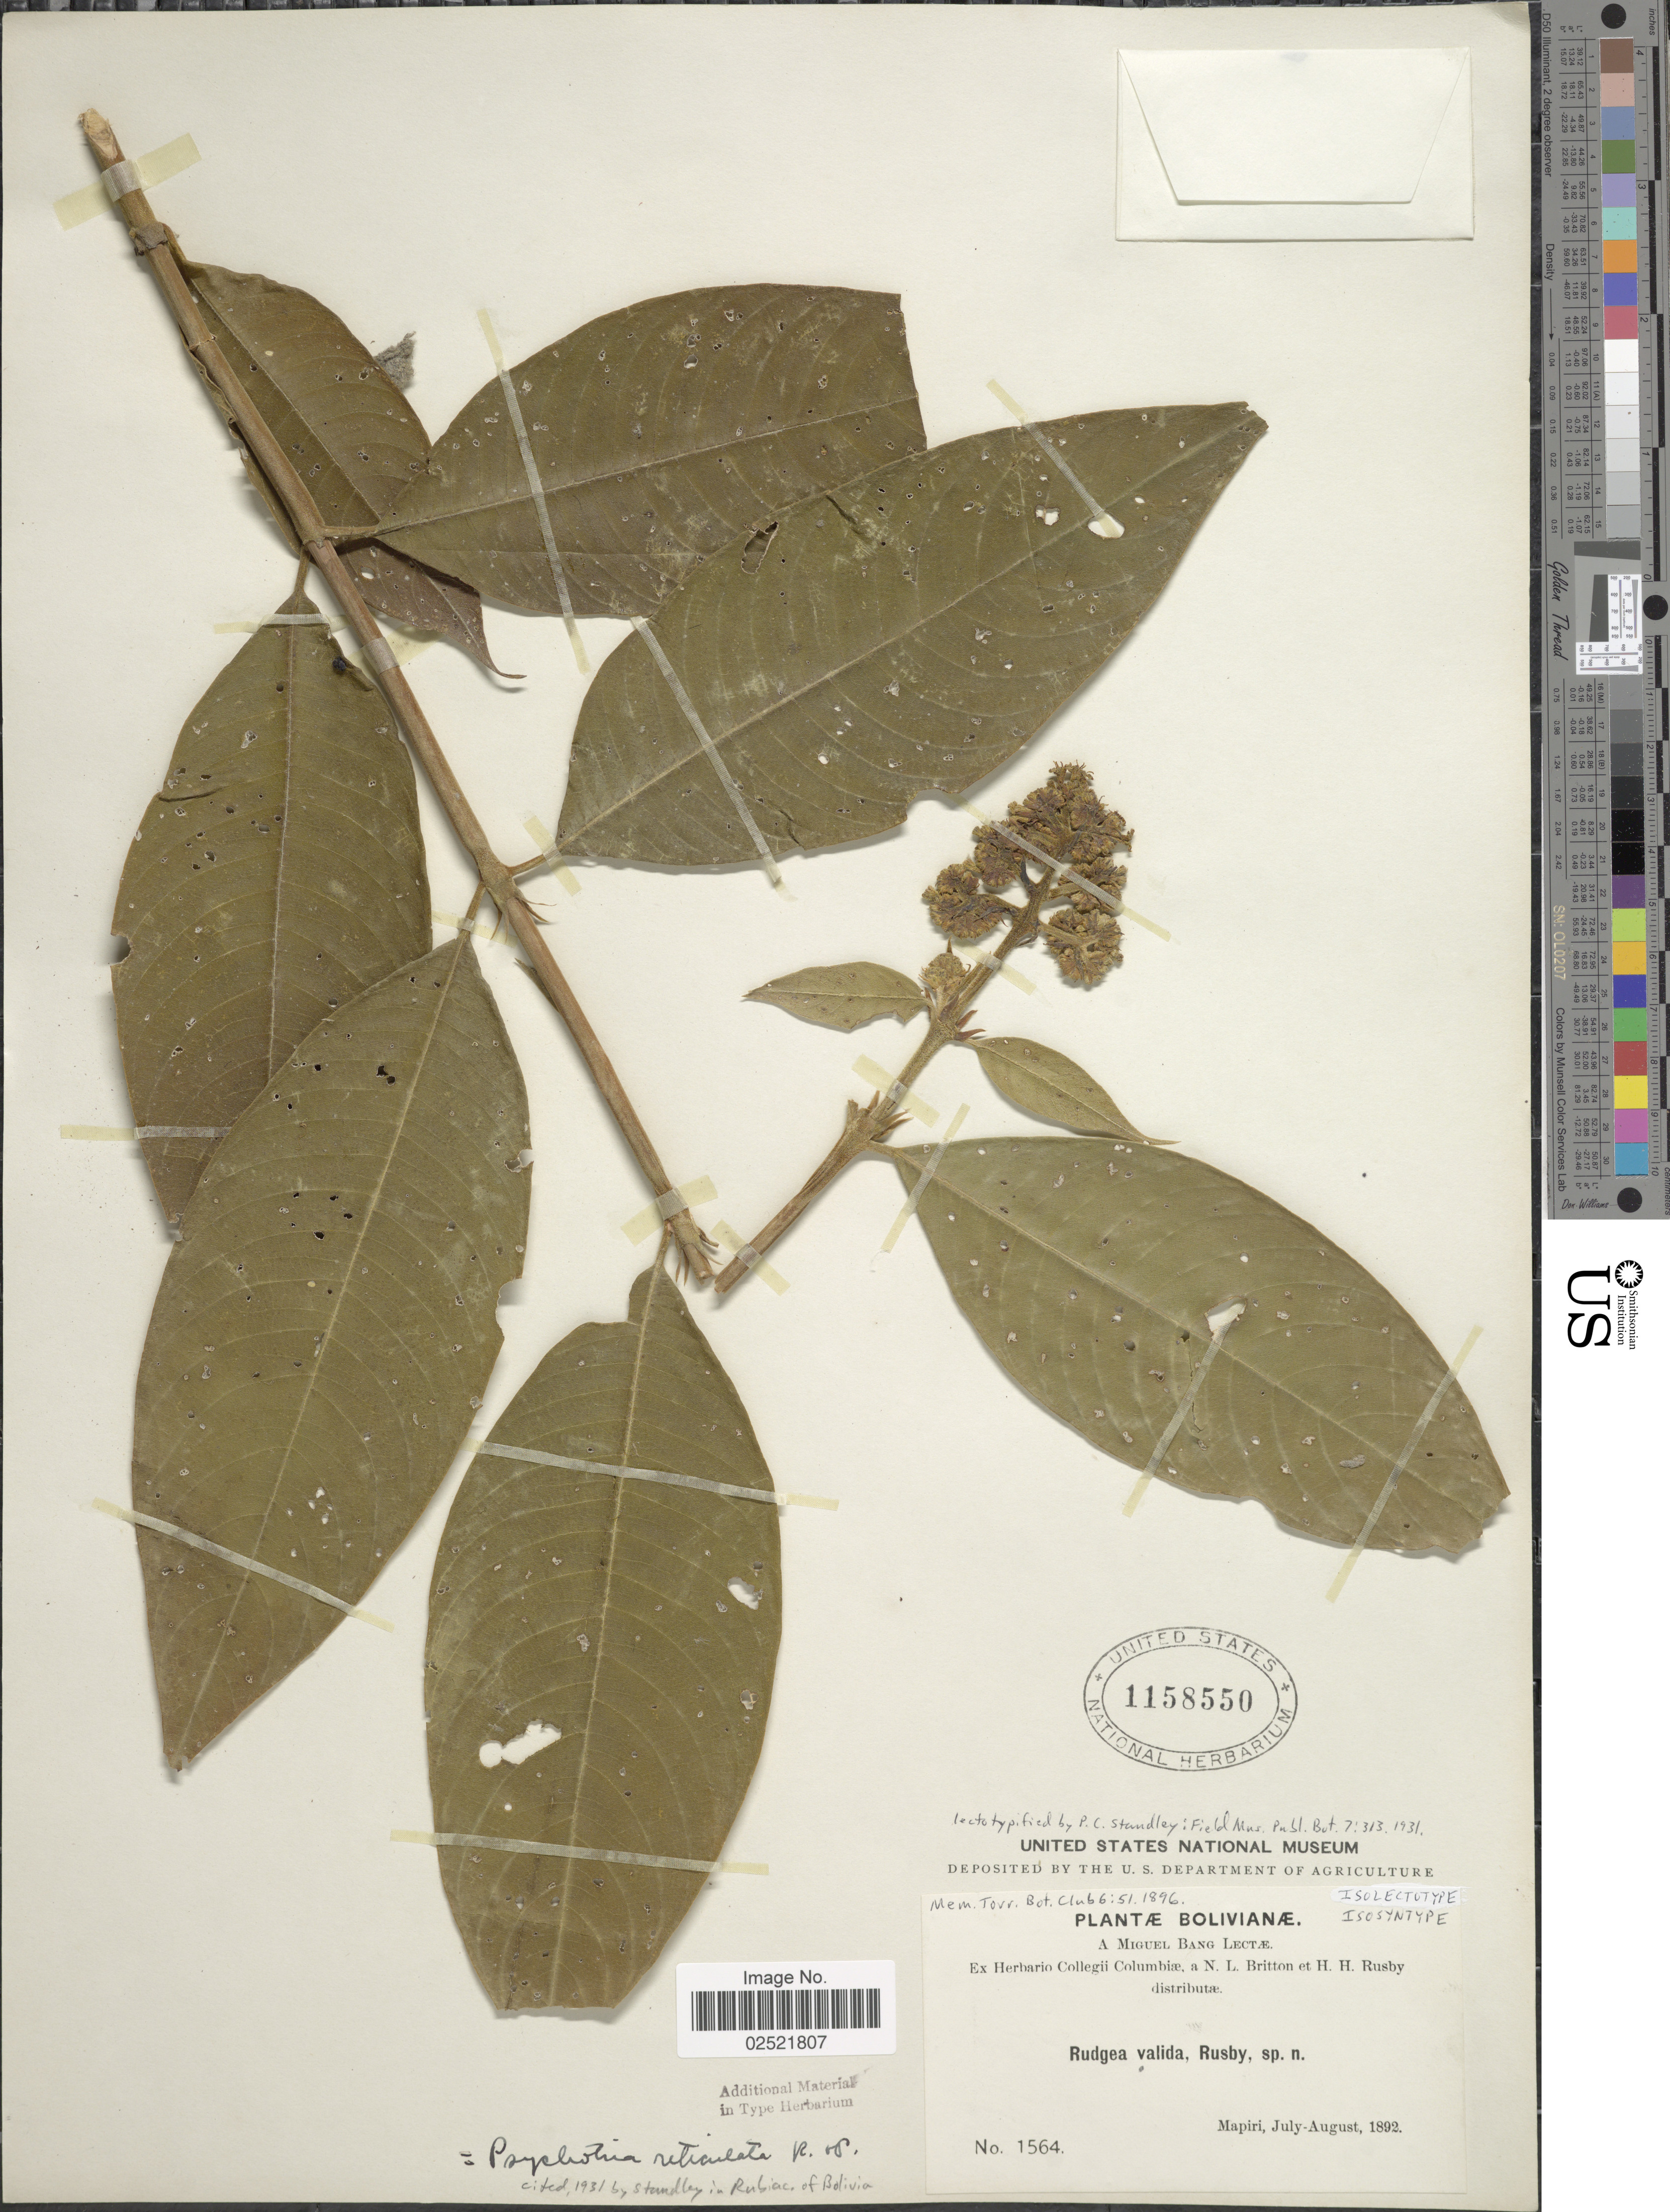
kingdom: Plantae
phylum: Tracheophyta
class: Magnoliopsida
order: Gentianales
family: Rubiaceae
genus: Psychotria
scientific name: Psychotria reticulata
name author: Ruiz & Pav.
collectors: M. Bang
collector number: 1564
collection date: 1892-07/1892-08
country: Bolivia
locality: Mapiri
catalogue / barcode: US 1158550